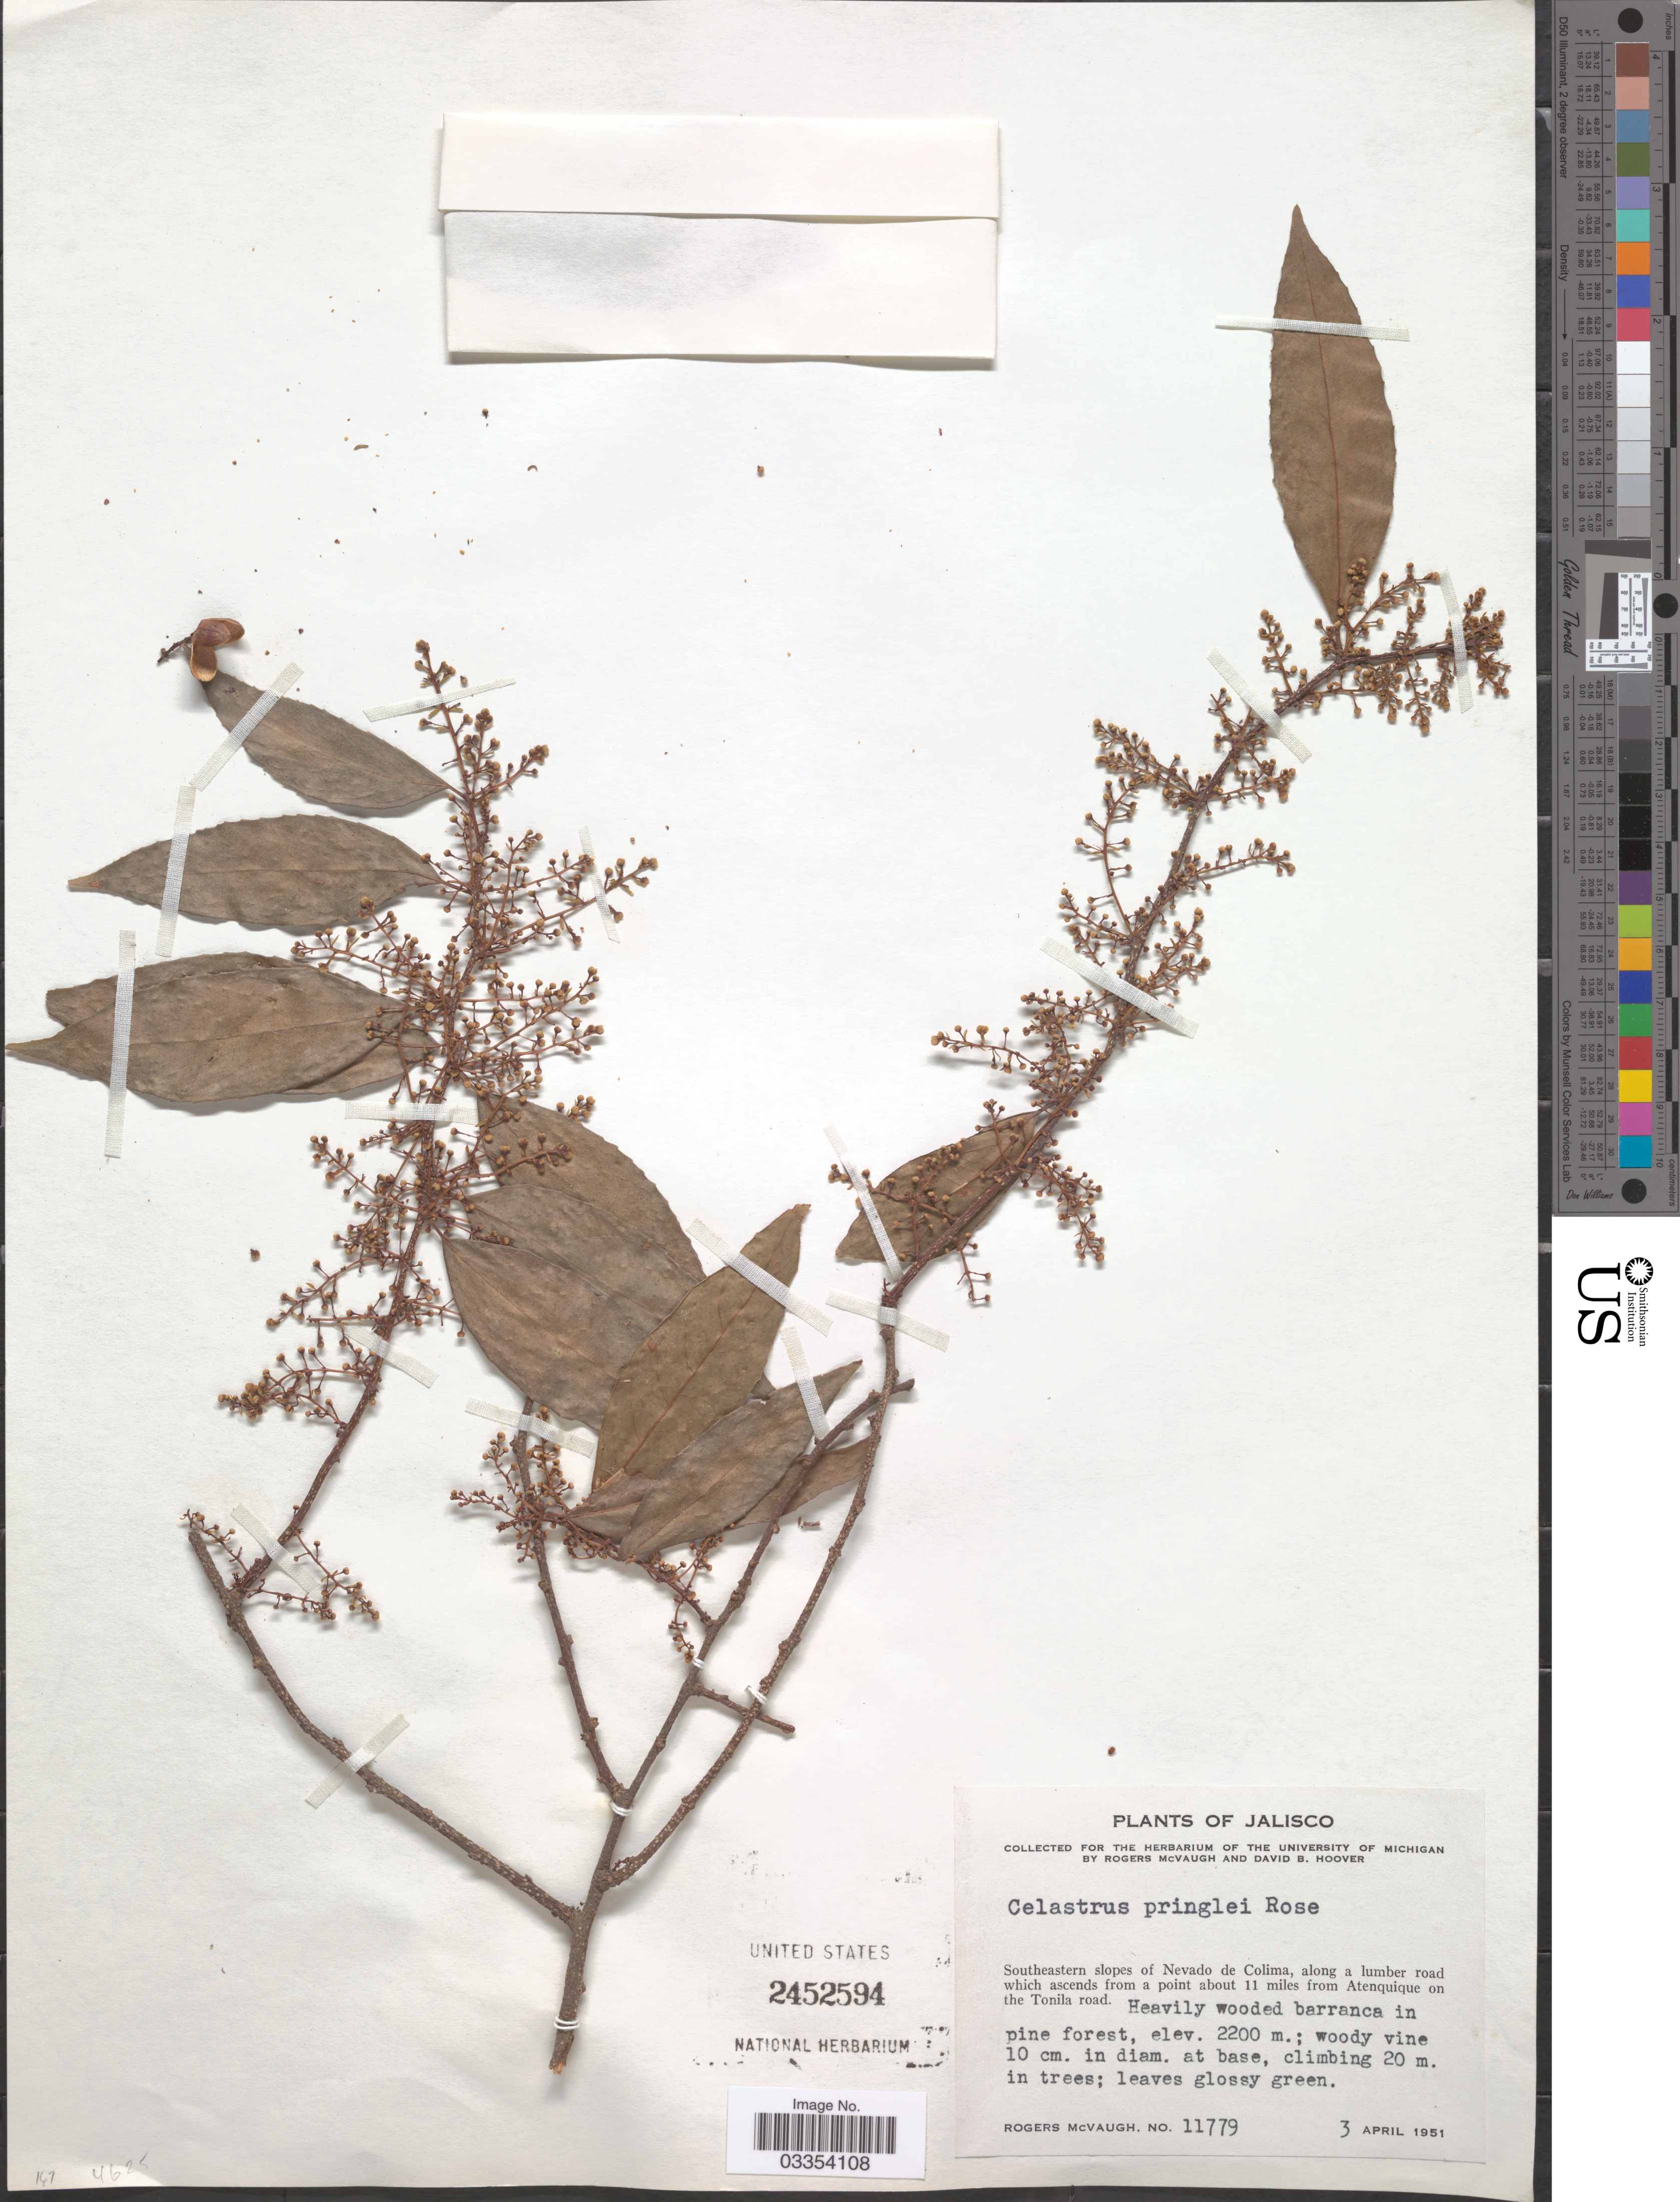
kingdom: Plantae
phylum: Tracheophyta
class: Magnoliopsida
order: Celastrales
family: Celastraceae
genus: Celastrus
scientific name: Celastrus pringlei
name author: Rose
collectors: R. McVaugh & D. B. Hoover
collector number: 11779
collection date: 1951-04-03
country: Mexico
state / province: Jalisco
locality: Southeastern slopes of Nevado de Colima, along a lumber road which ascends from a point about 11 miles from Atenquique on the Tonila road.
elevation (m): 2200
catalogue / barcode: US 2452594